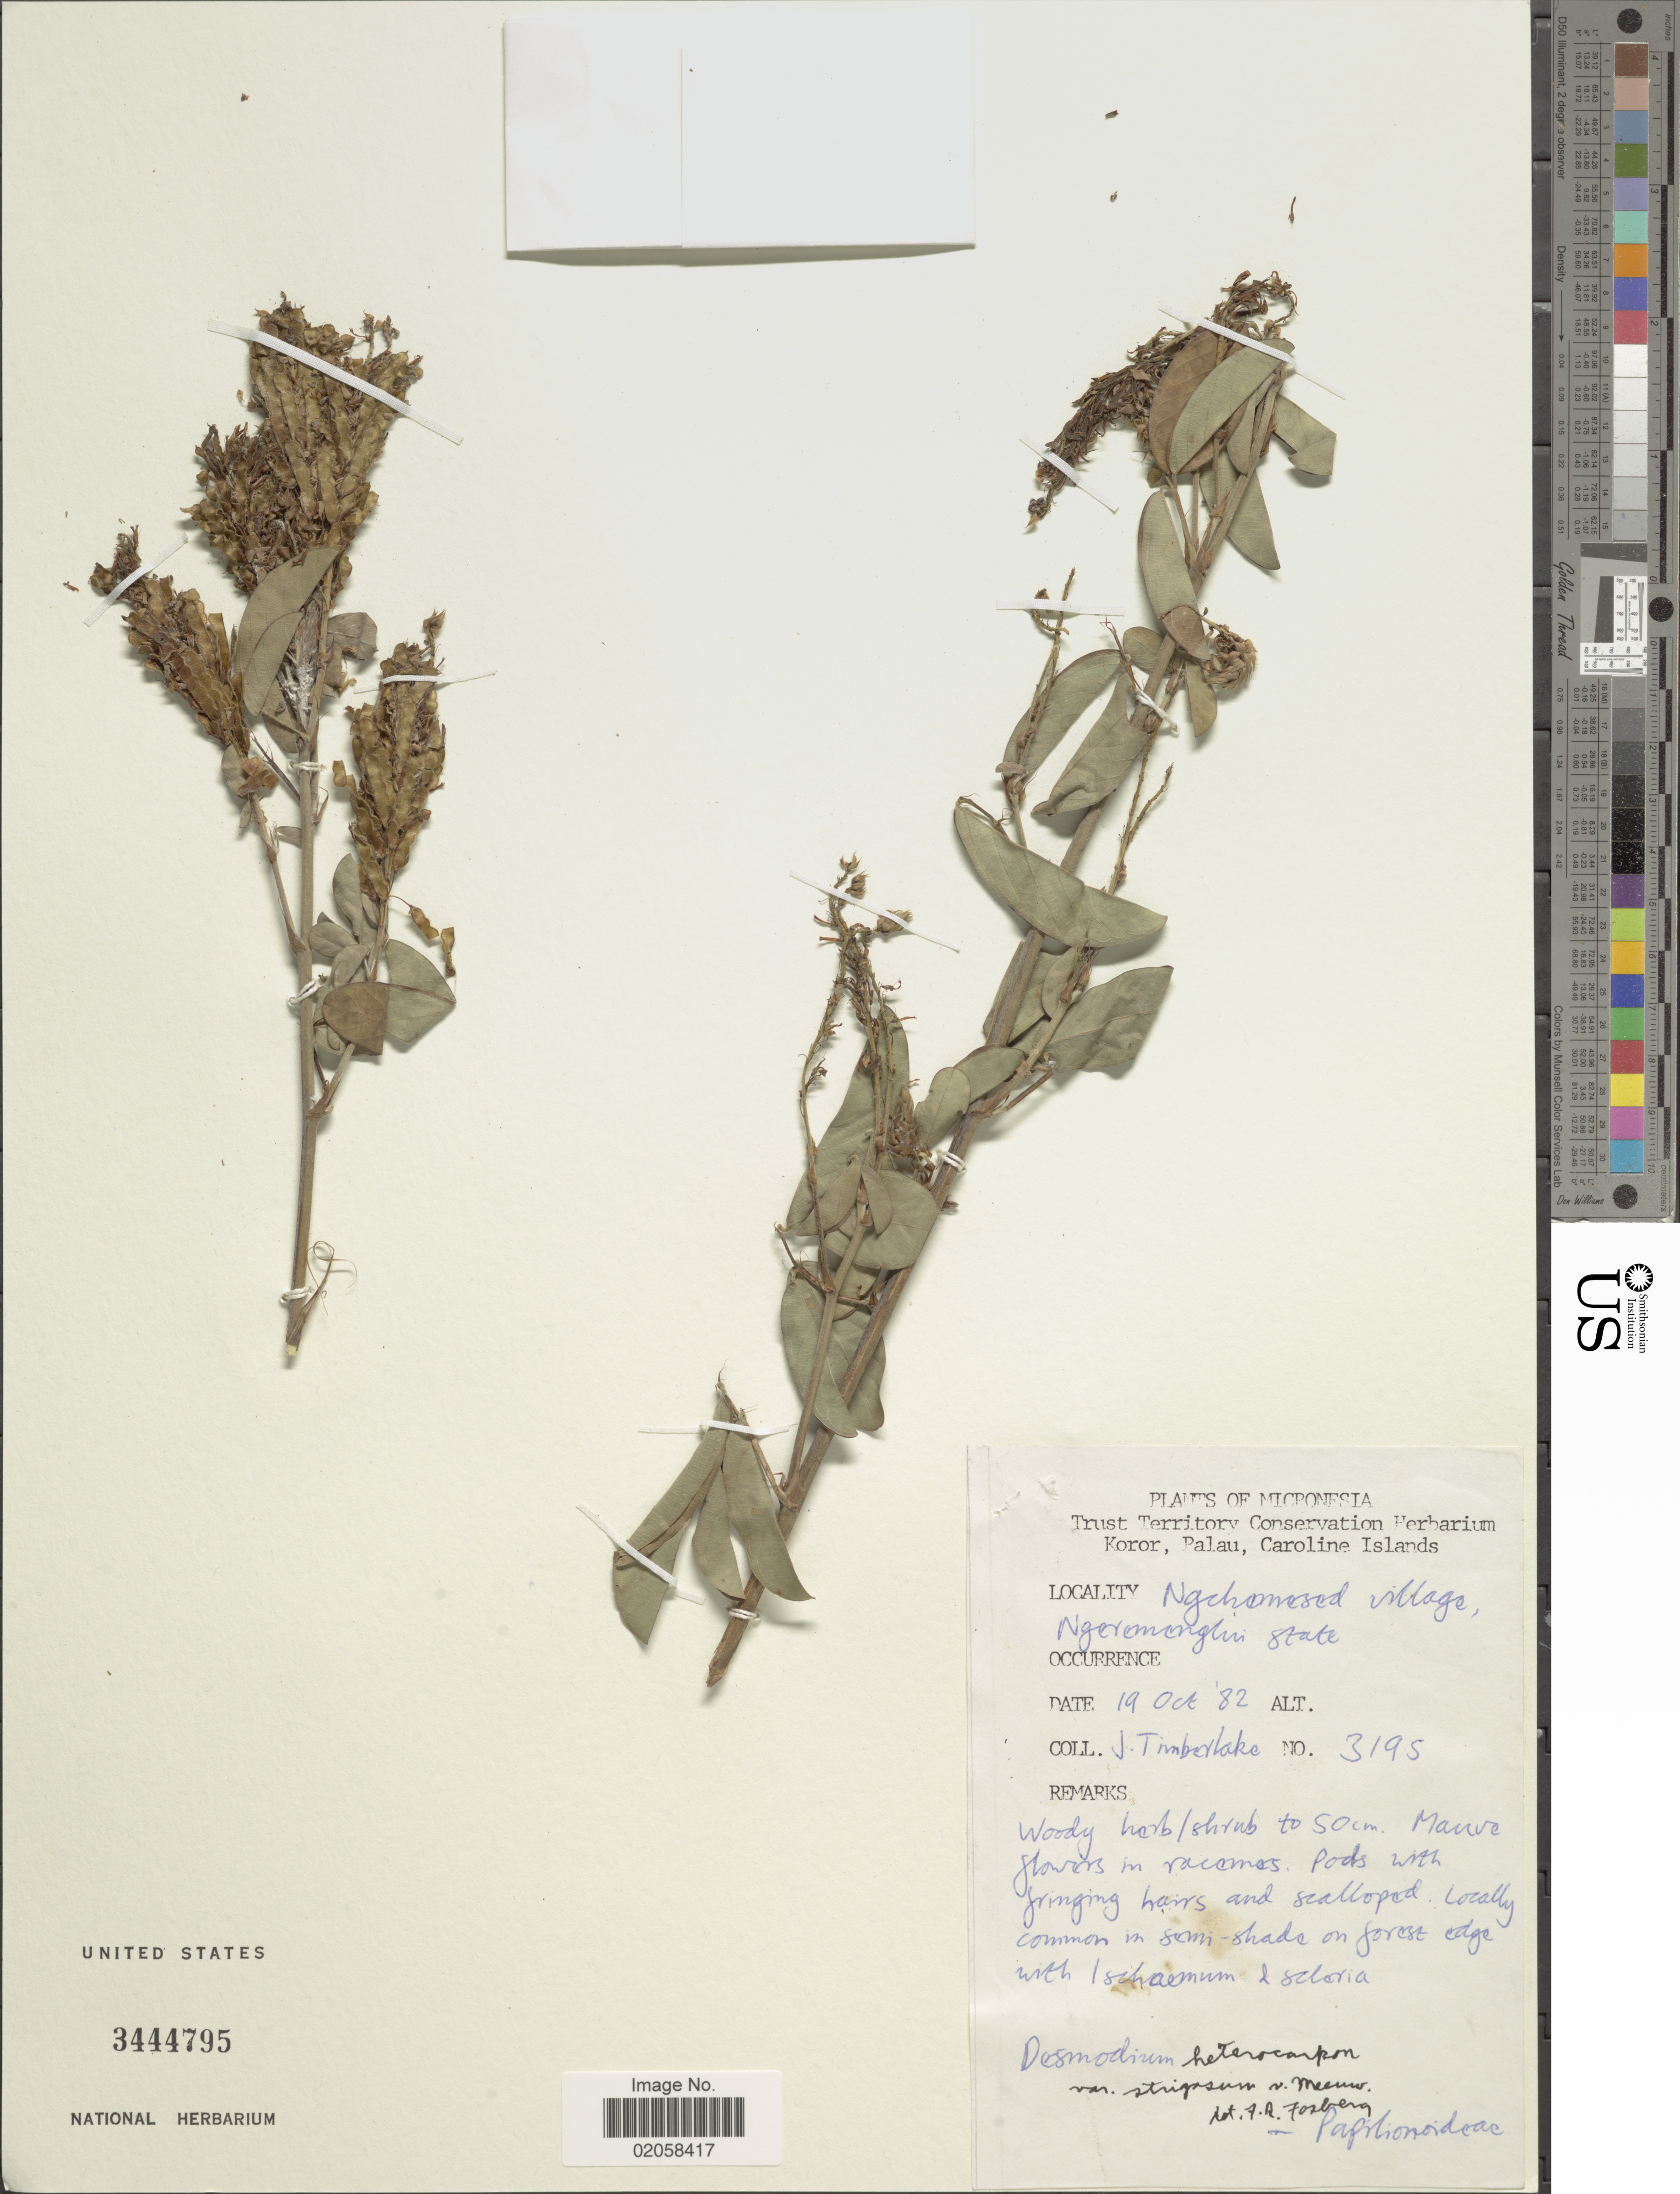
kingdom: Plantae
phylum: Tracheophyta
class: Magnoliopsida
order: Fabales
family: Fabaceae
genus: Grona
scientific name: Grona heterocarpos var. strigosa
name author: (Meeuwen) H. Ohashi & K. Ohashi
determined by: Strong, Mark T., (BOT), Smithsonian Institution - National Museum of Natural History (UNITED STATES)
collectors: J. Timberlake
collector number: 3195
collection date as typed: Transcribed d/m/y: 19/10/82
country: Palau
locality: Micronesia, Koror, Palau, Caroline Islands, Ngchomesed [interpreted] village, Ngeremenglin [interpreted].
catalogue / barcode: US 3444795